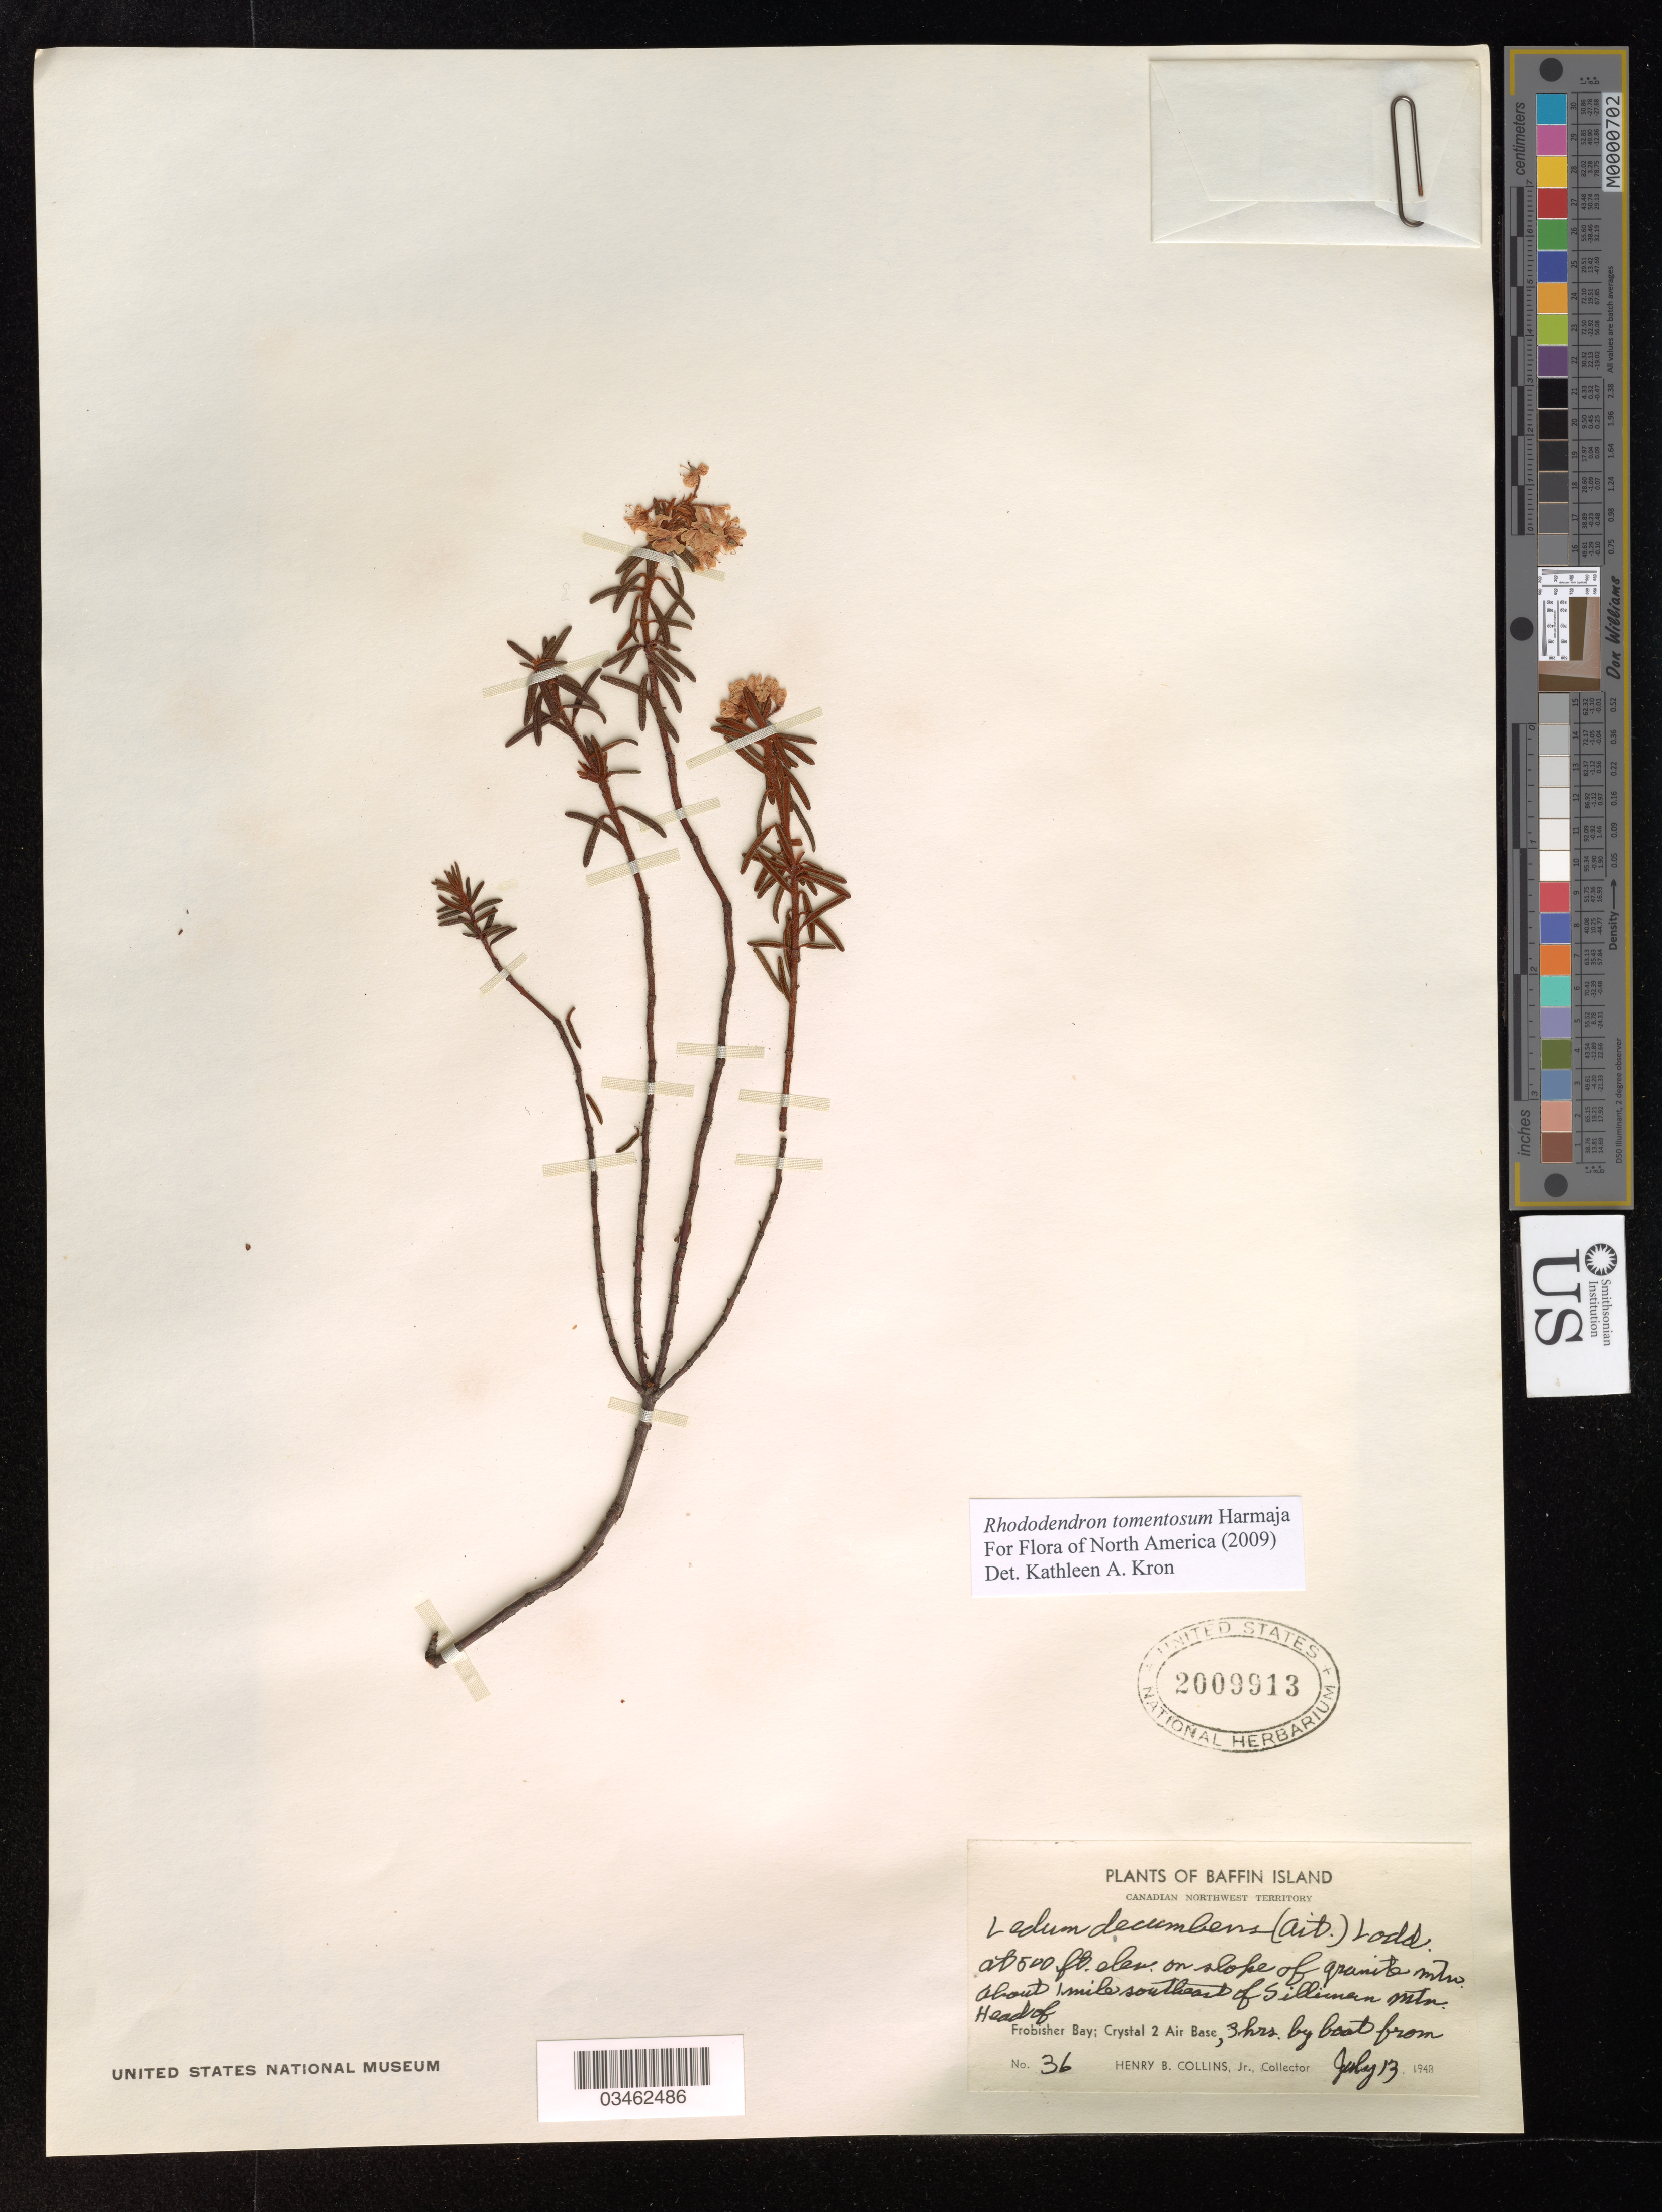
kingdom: Plantae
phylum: Tracheophyta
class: Magnoliopsida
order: Ericales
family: Ericaceae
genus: Rhododendron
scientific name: Rhododendron tomentosum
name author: Harmaja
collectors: H. Collins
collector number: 36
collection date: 1948-07-13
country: Canada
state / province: Northwest Territories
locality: Baffin Island. Canadian Northwest Territory. About 1 mile southeast of Silliman Mtn. Head of Frobisher Bay; Crystal 2 Air Base, 3 hrs. by boat from.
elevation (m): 152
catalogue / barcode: US 2009913